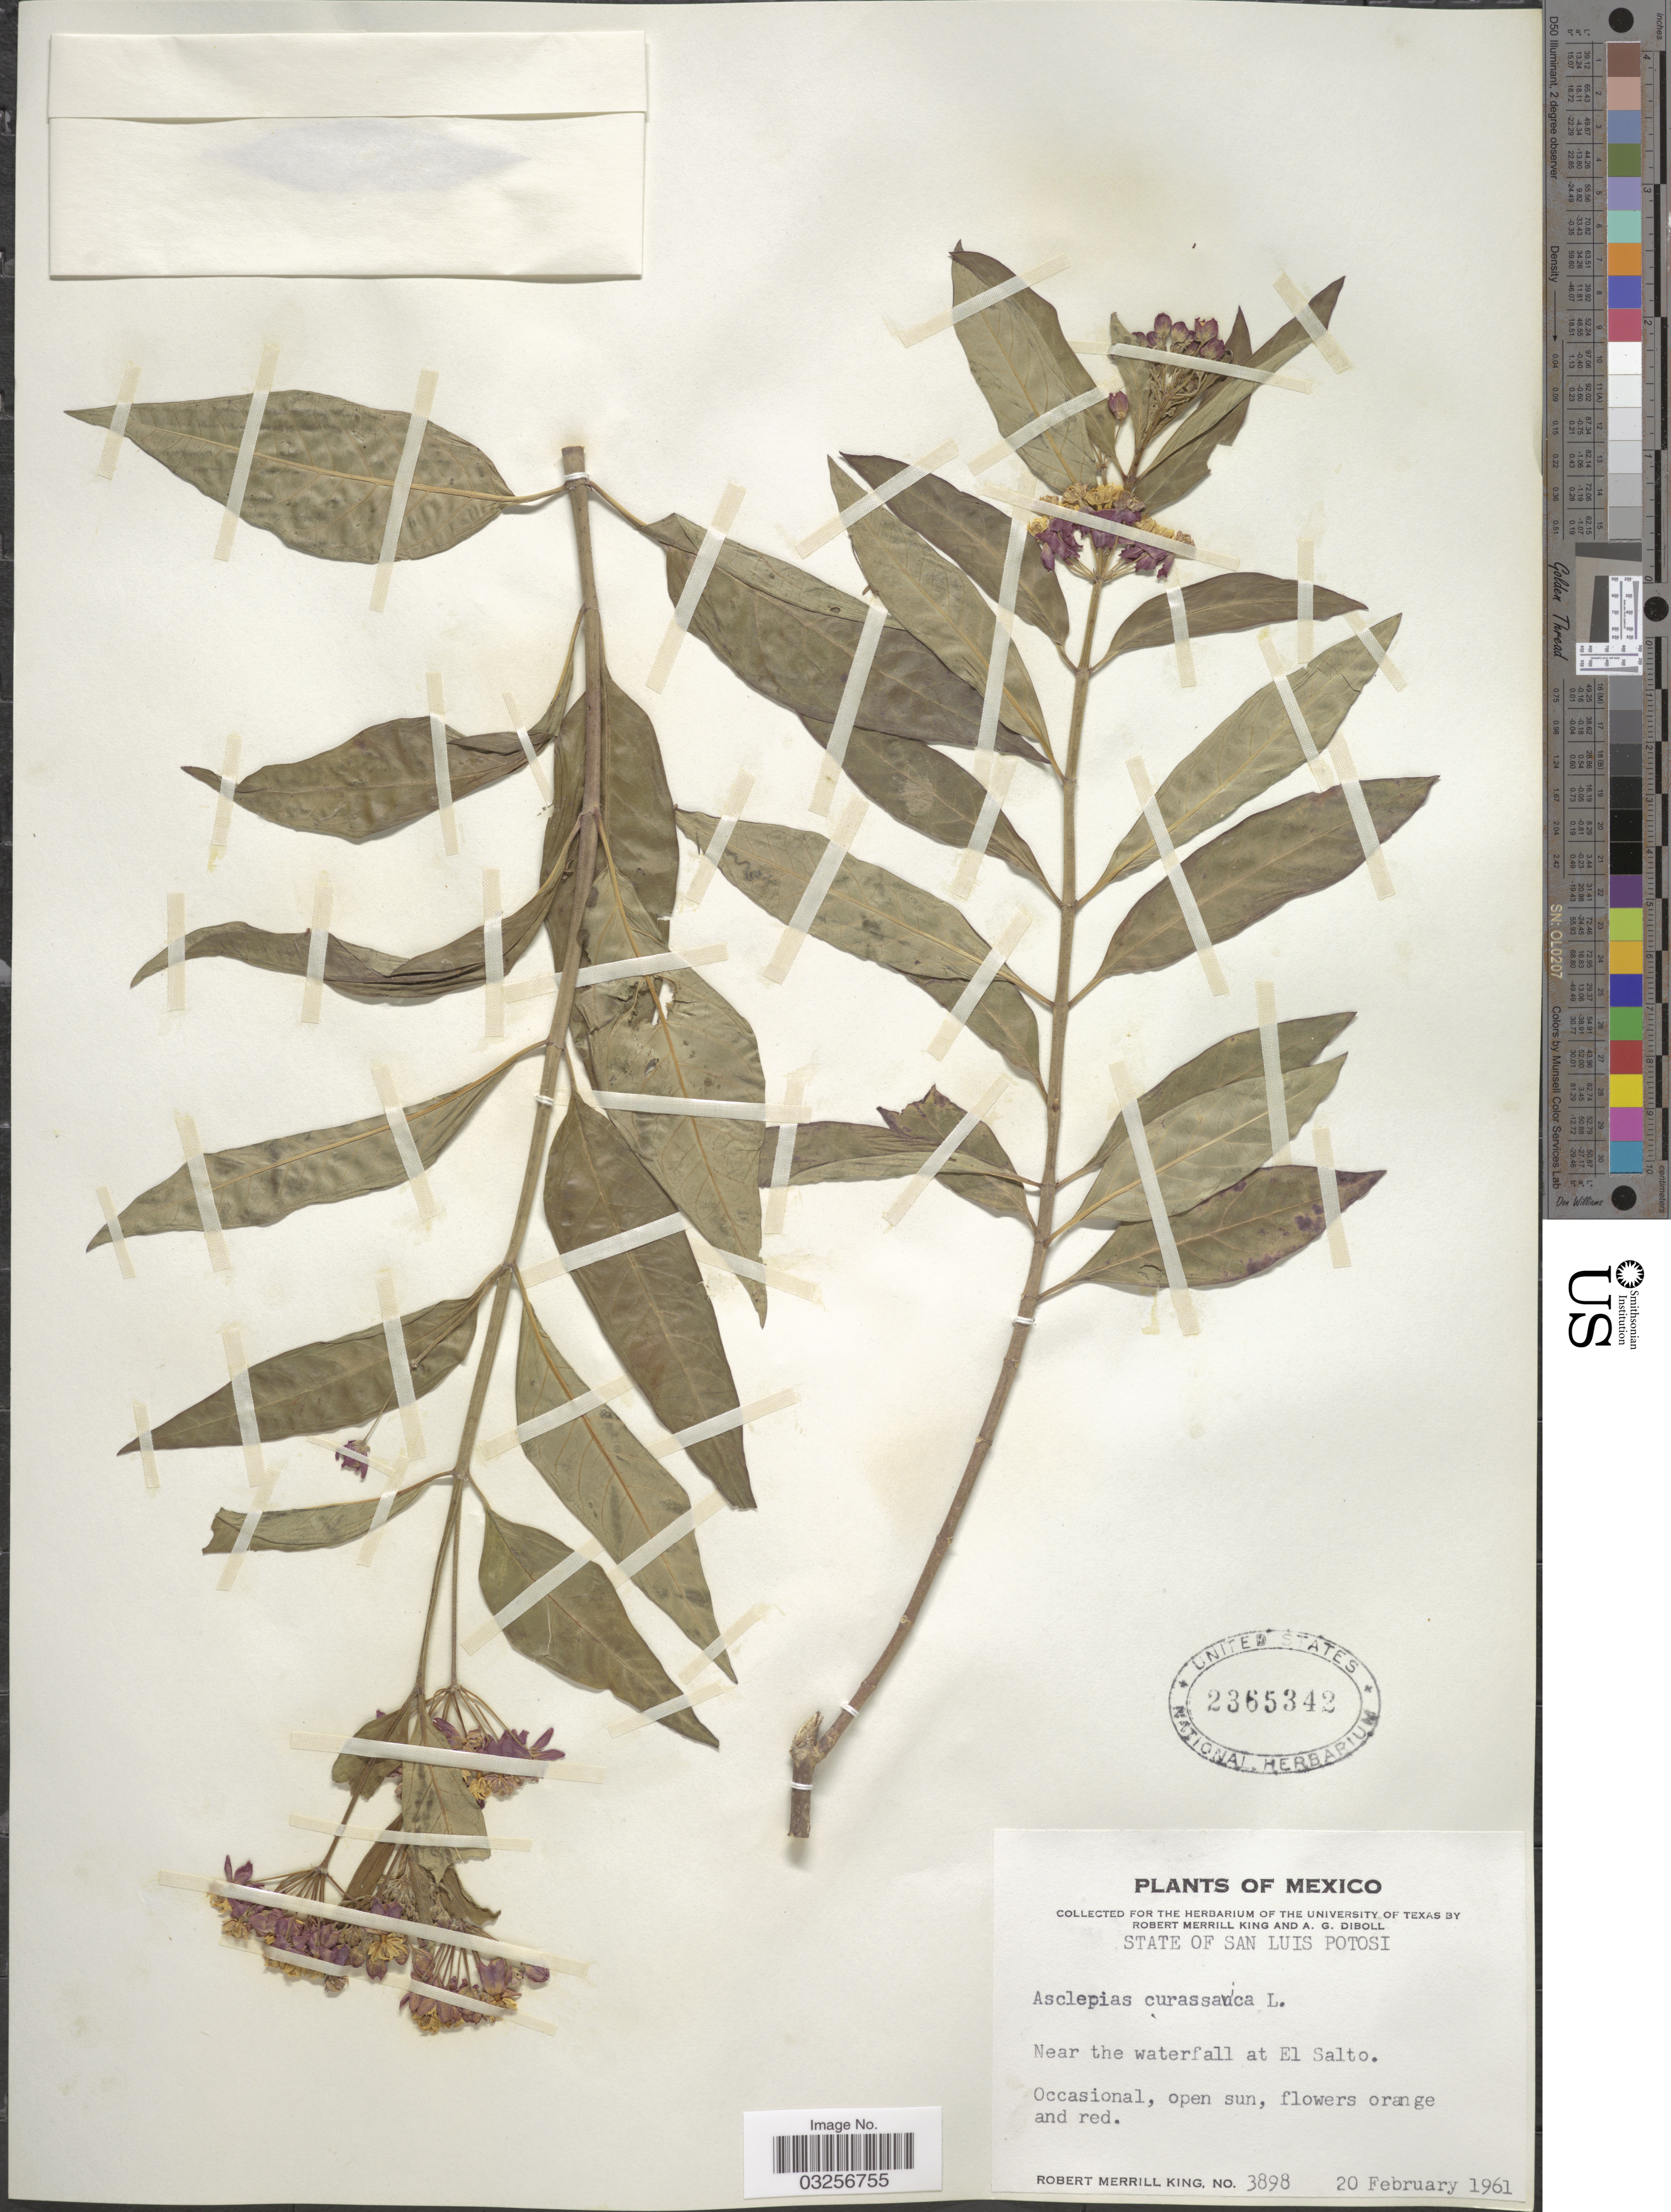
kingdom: Plantae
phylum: Tracheophyta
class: Magnoliopsida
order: Gentianales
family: Apocynaceae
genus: Asclepias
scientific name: Asclepias curassavica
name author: L.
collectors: R. M. King & A. Diboll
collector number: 3898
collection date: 1961-02-20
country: Mexico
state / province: San Luis Potosí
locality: Near the waterfall at El Salto.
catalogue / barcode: US 2365342